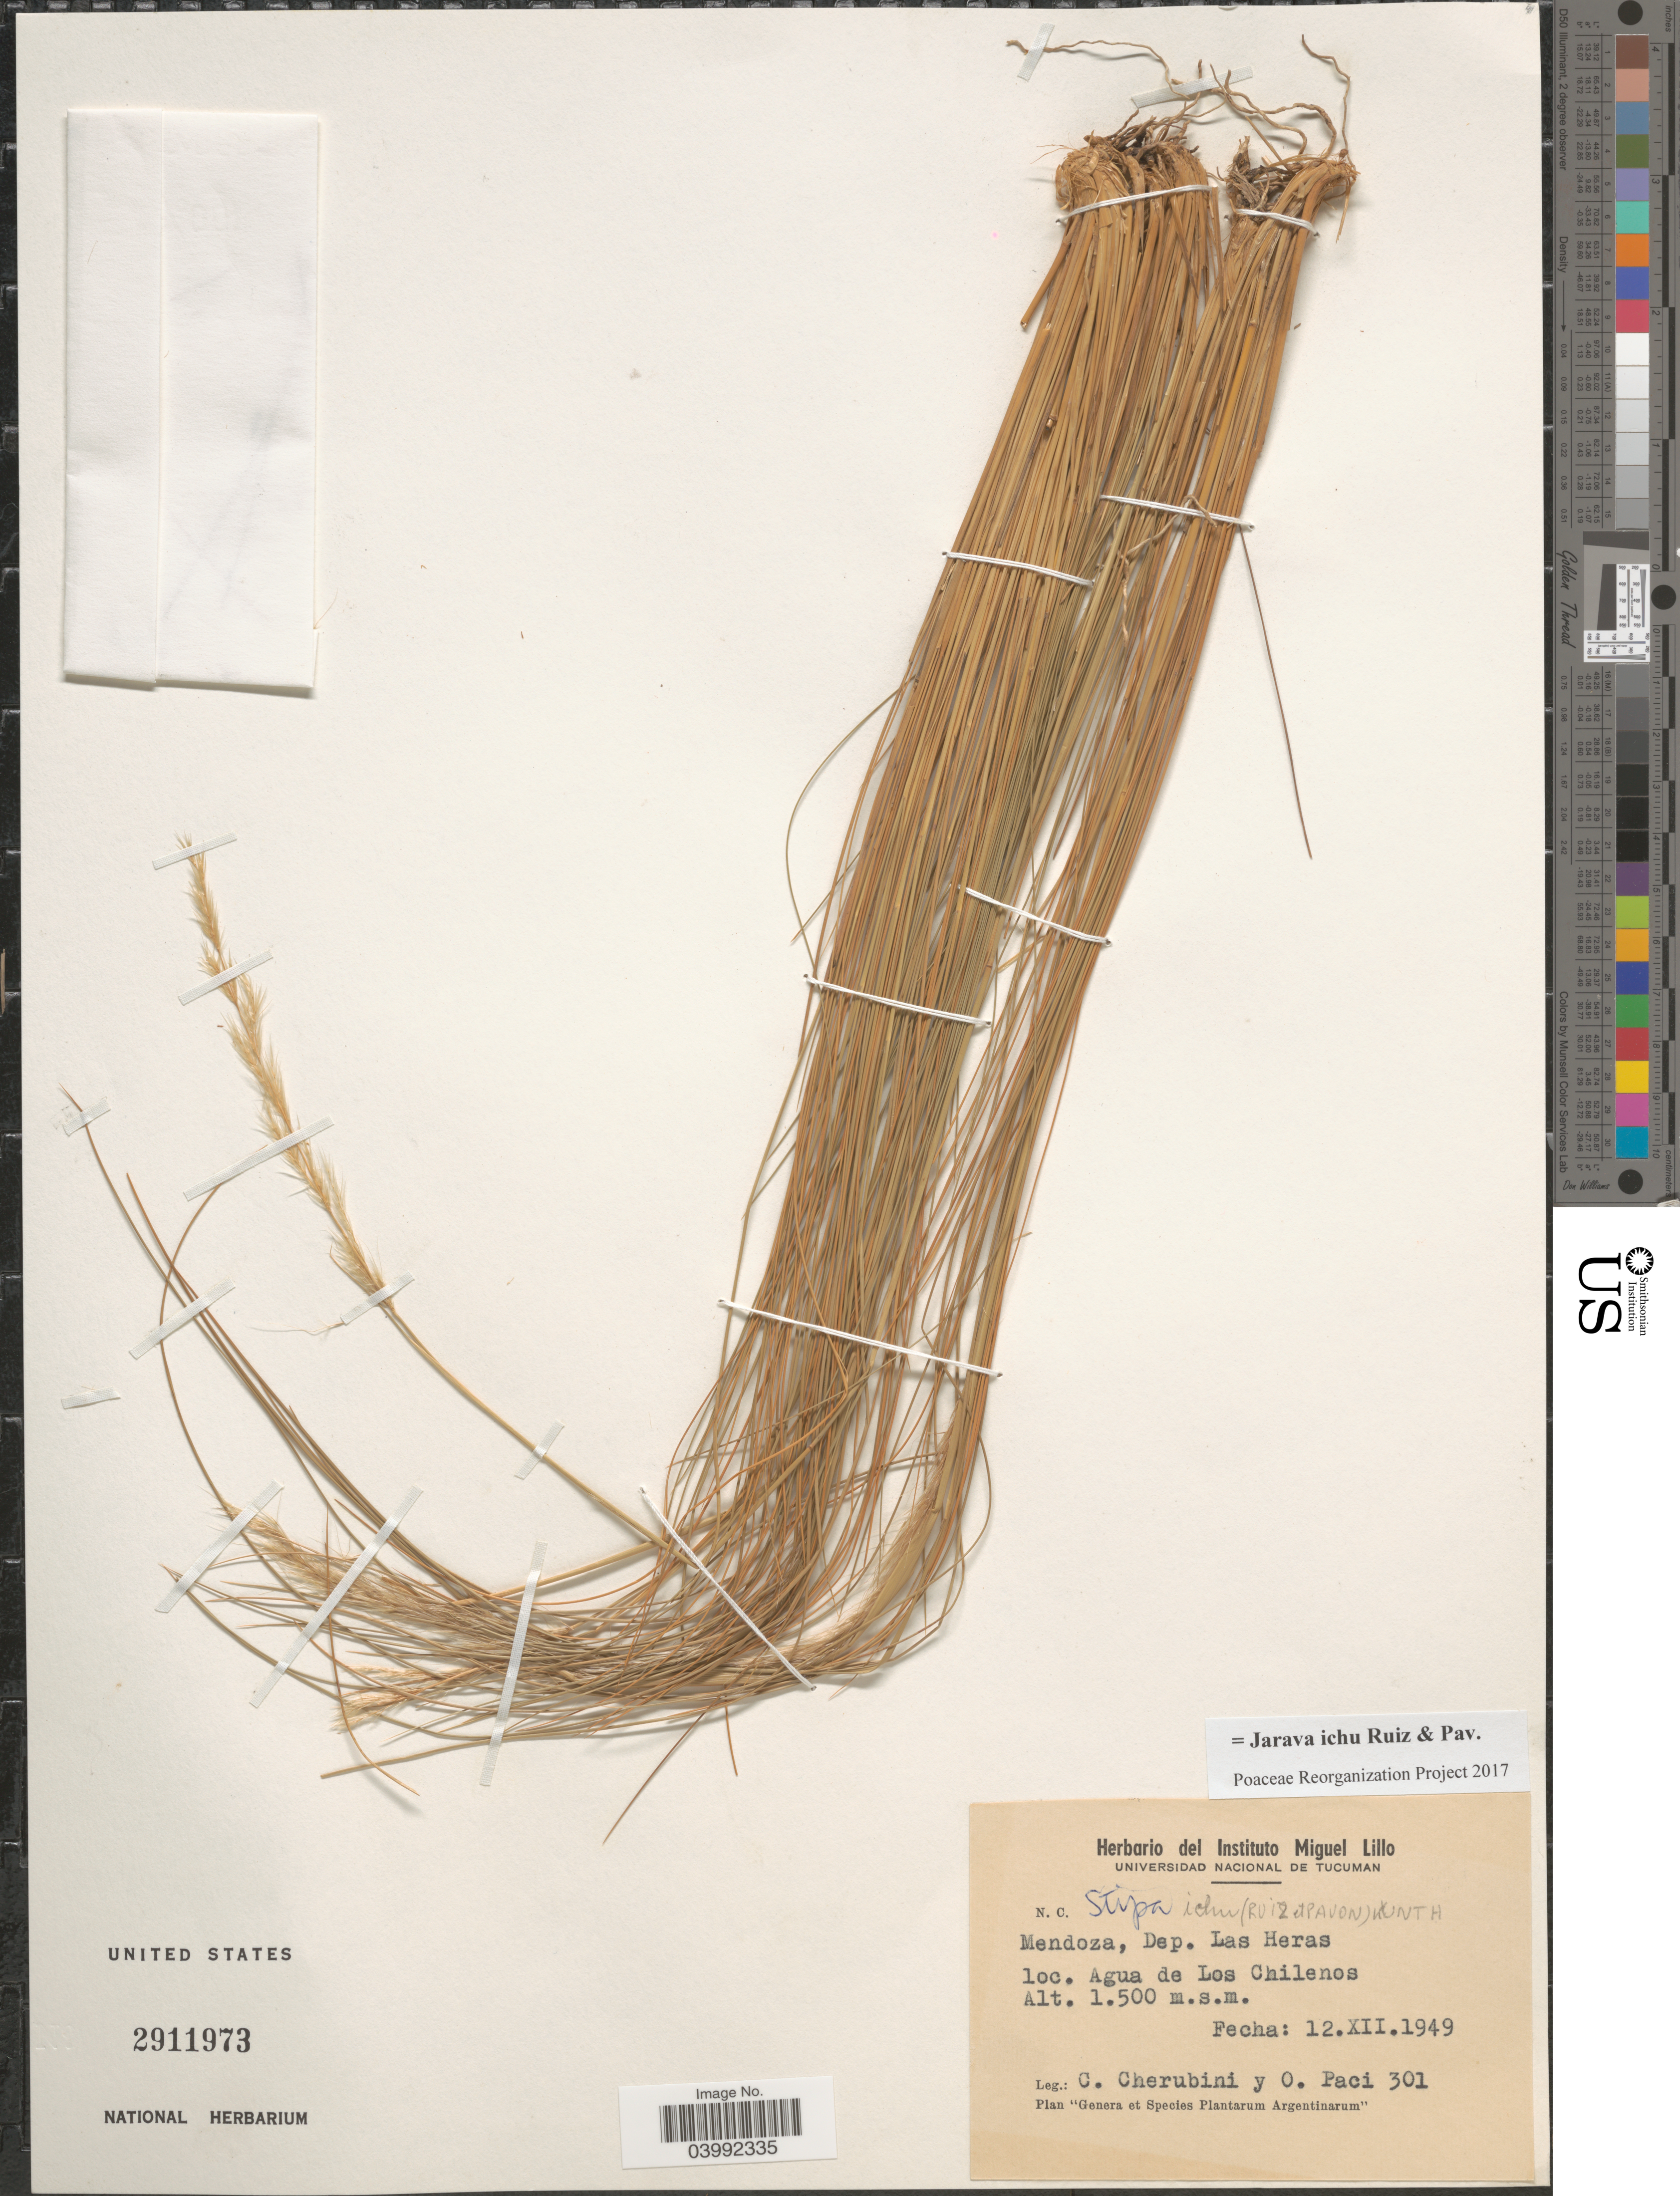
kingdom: Plantae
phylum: Tracheophyta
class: Liliopsida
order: Poales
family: Poaceae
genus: Jarava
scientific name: Jarava ichu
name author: Ruiz & Pav.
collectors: C. Cherubini & O. Paci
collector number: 301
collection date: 1949-12-12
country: Argentina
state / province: Mendoza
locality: Dep. Las Heras. Agua de los Chilenos.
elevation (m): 1500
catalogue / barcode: US 2911973